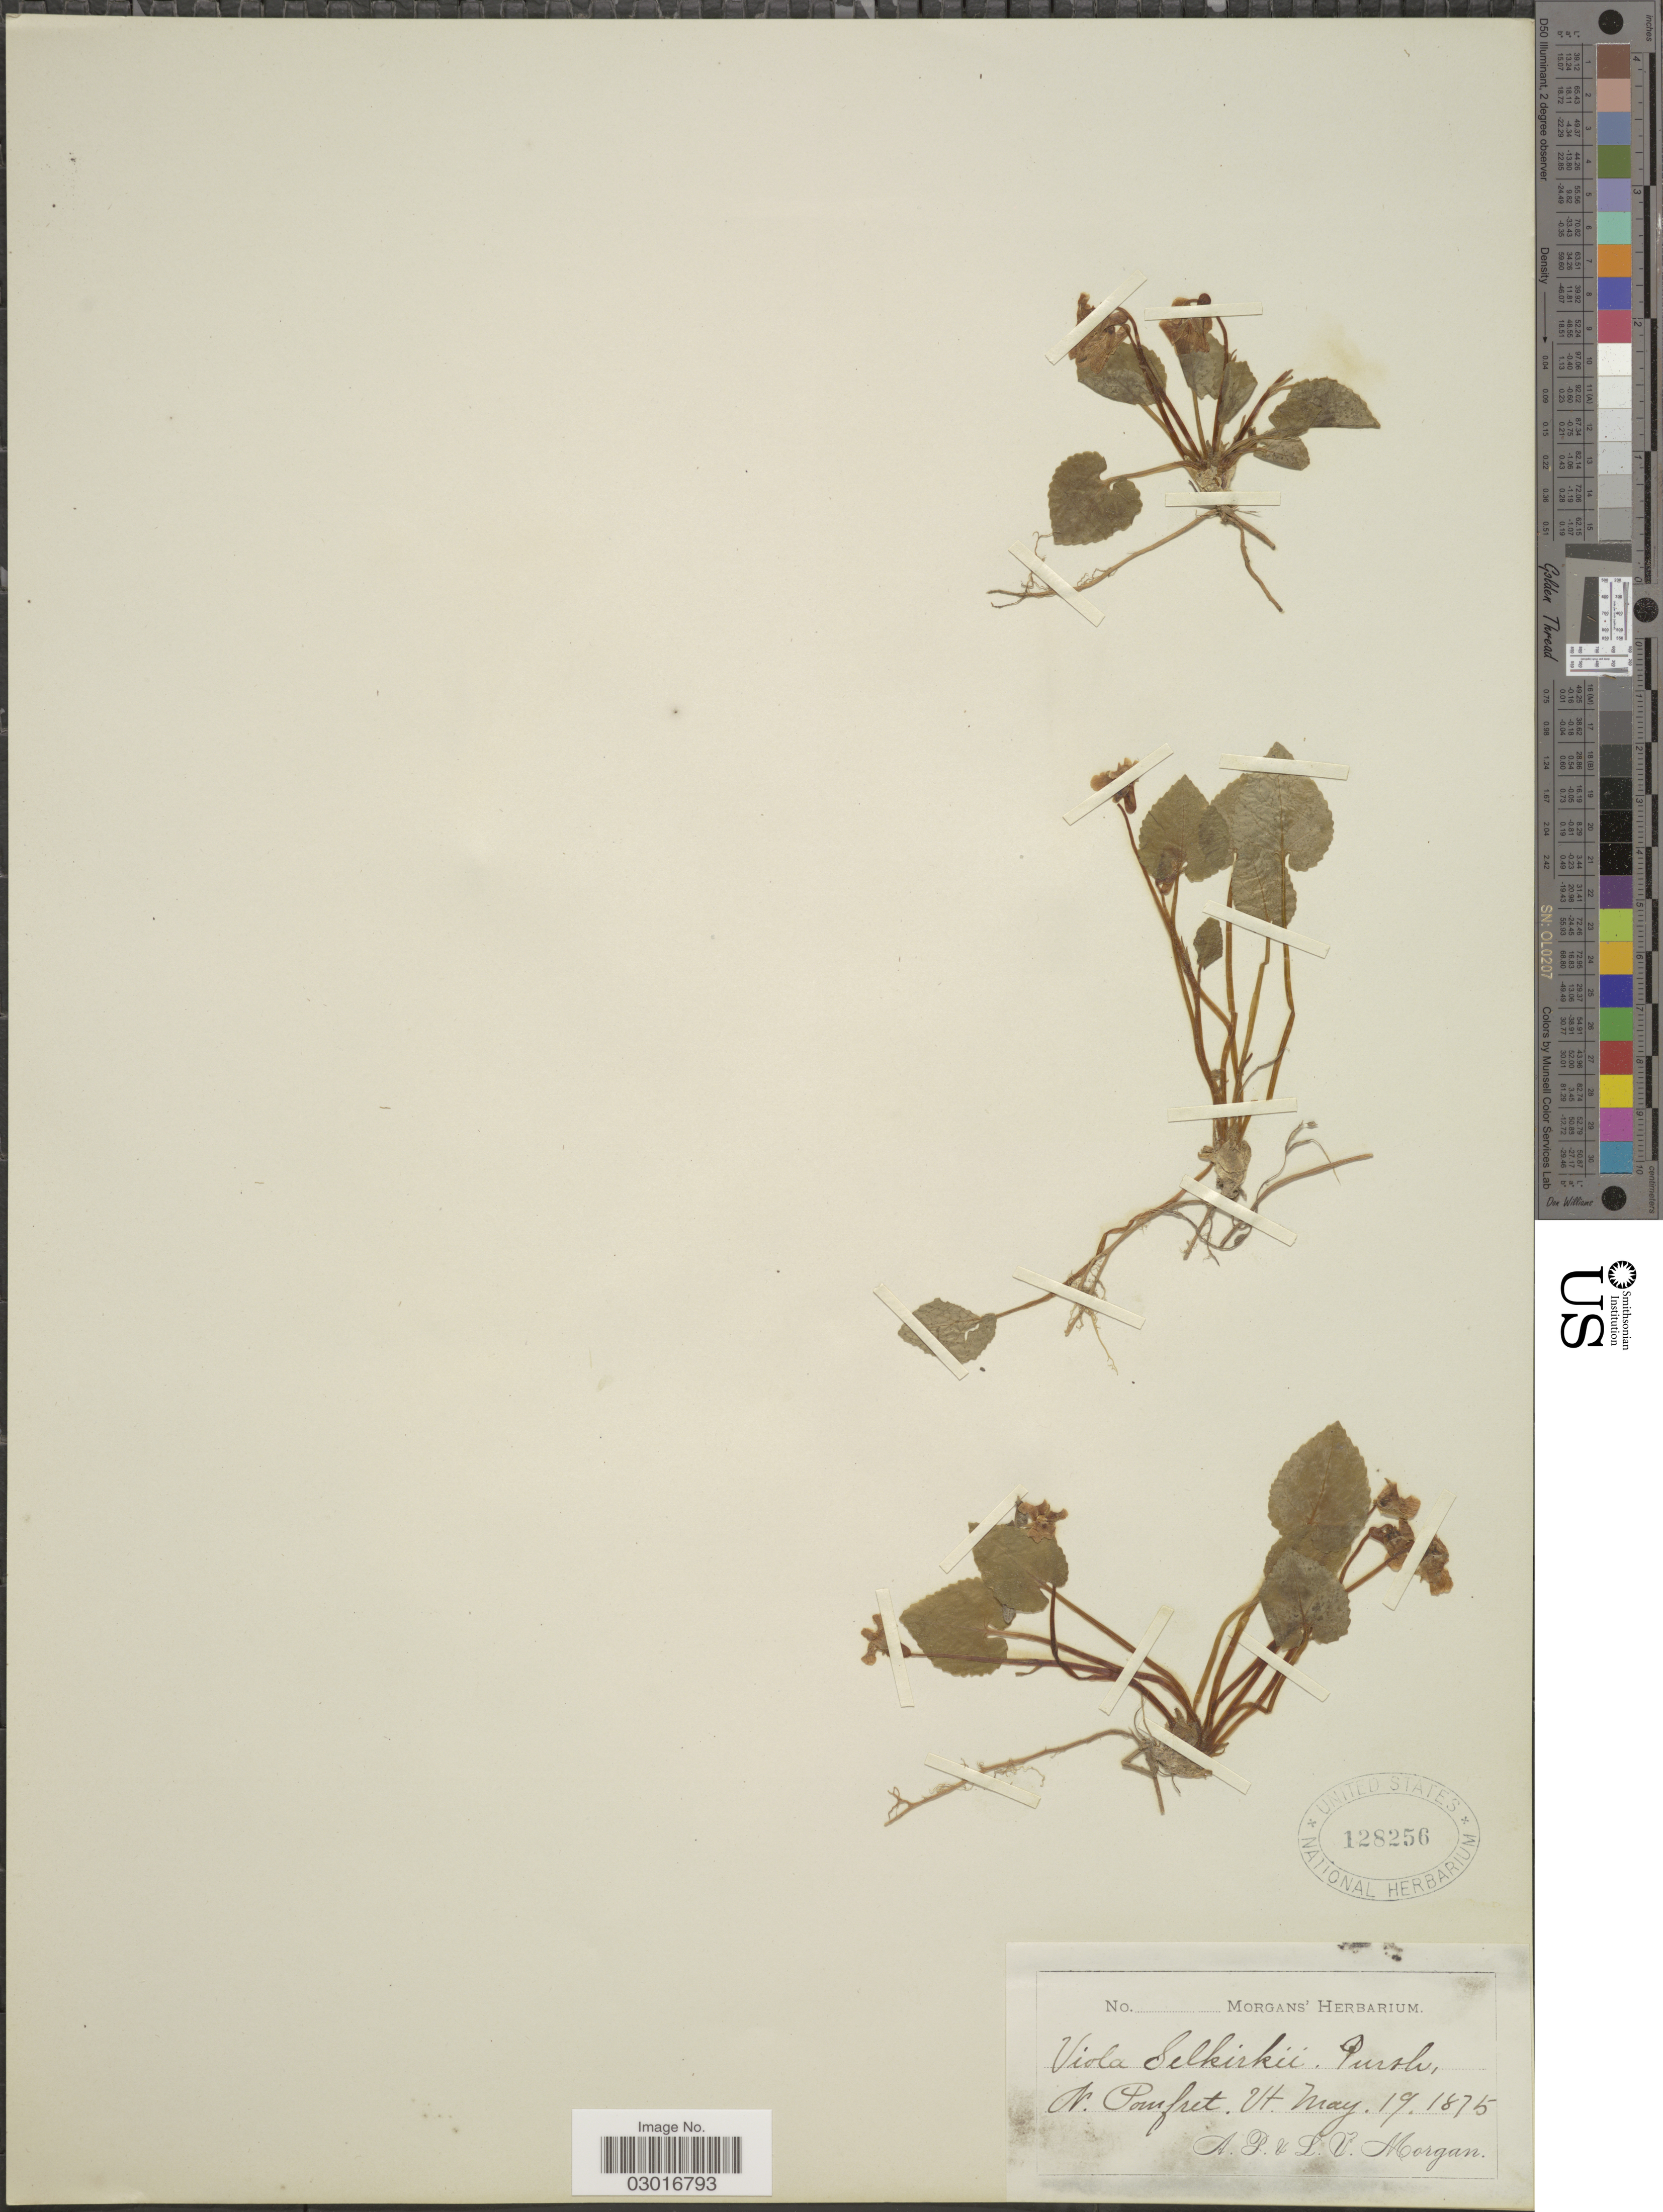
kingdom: Plantae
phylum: Tracheophyta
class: Magnoliopsida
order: Malpighiales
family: Violaceae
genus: Viola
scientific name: Viola selkirkii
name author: Pursh ex Goldie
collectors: A. Morgan & L. Morgan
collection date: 1875-05-19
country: United States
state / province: Vermont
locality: N. Pomfret.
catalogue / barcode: US 128256